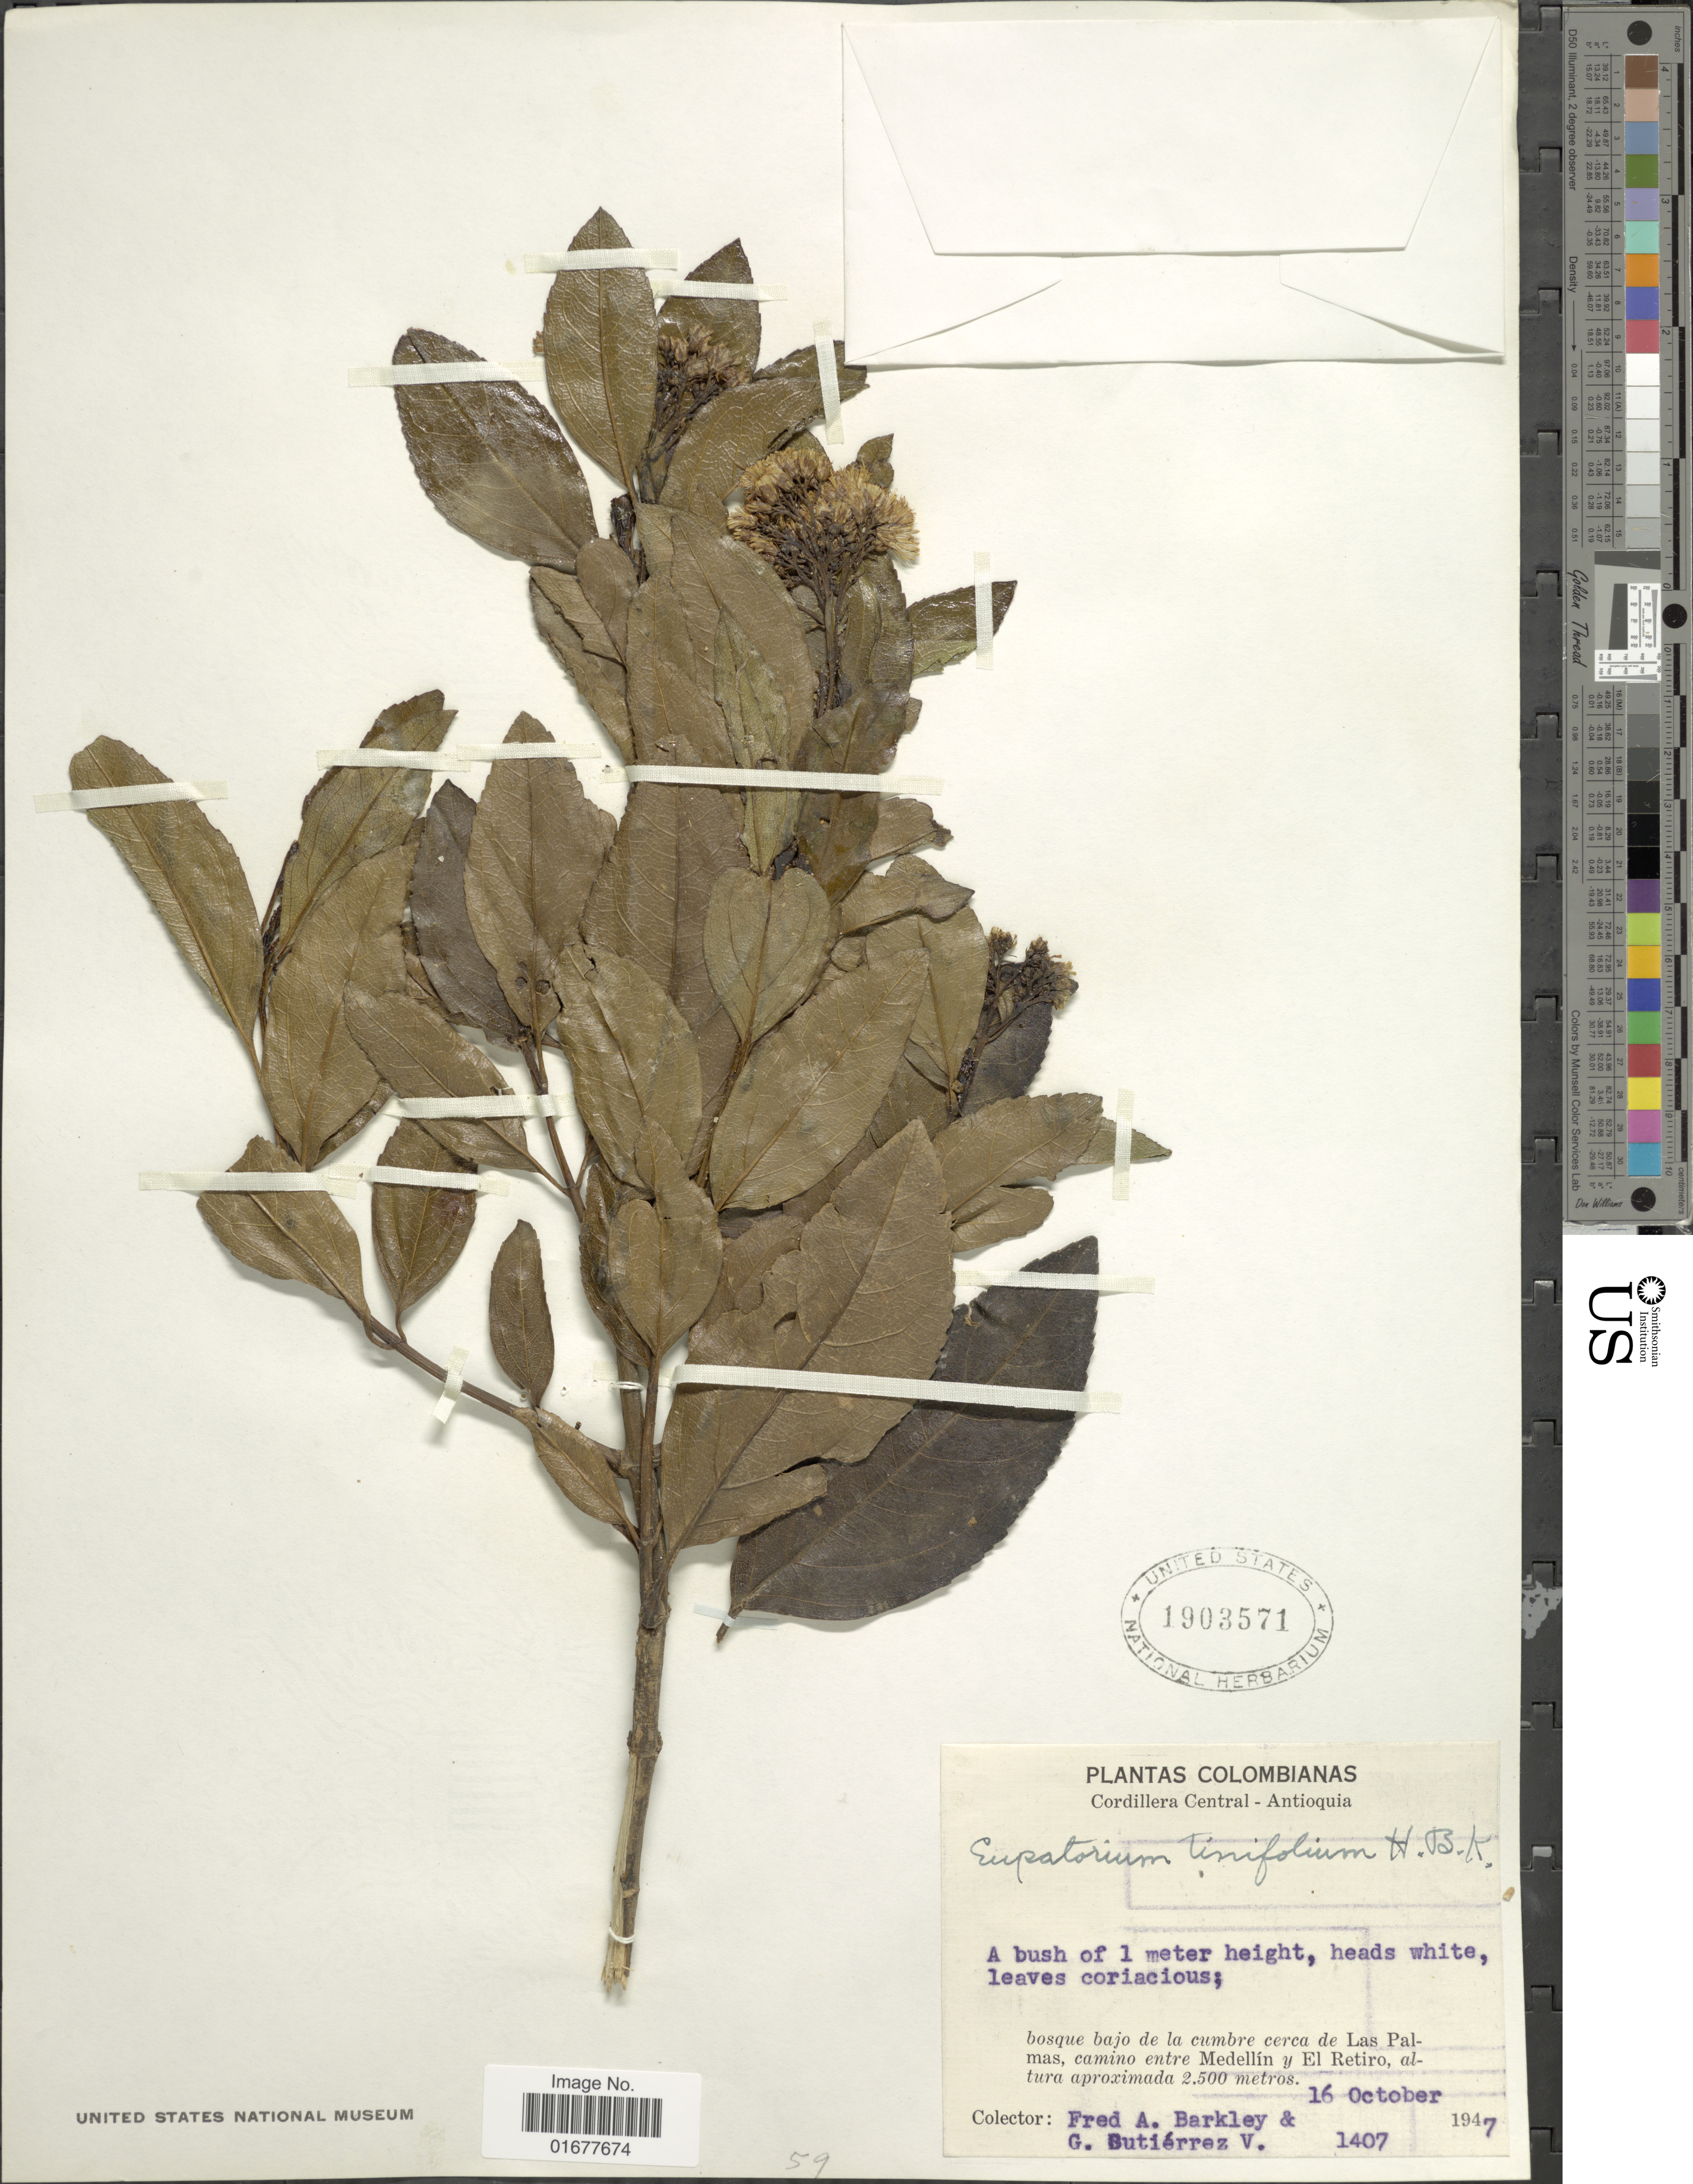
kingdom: Plantae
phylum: Tracheophyta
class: Magnoliopsida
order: Asterales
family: Asteraceae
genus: Ageratina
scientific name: Ageratina tinifolia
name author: (Kunth) R.M. King & H. Rob.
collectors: F. A. Barkley & G. Gutiérrez V.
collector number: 1407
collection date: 1947-10-16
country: Colombia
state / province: Antioquia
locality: Cordillera Central, cerca deLas Palmas, camino entre Medellin y El Retiro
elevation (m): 2500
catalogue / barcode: US 1903571